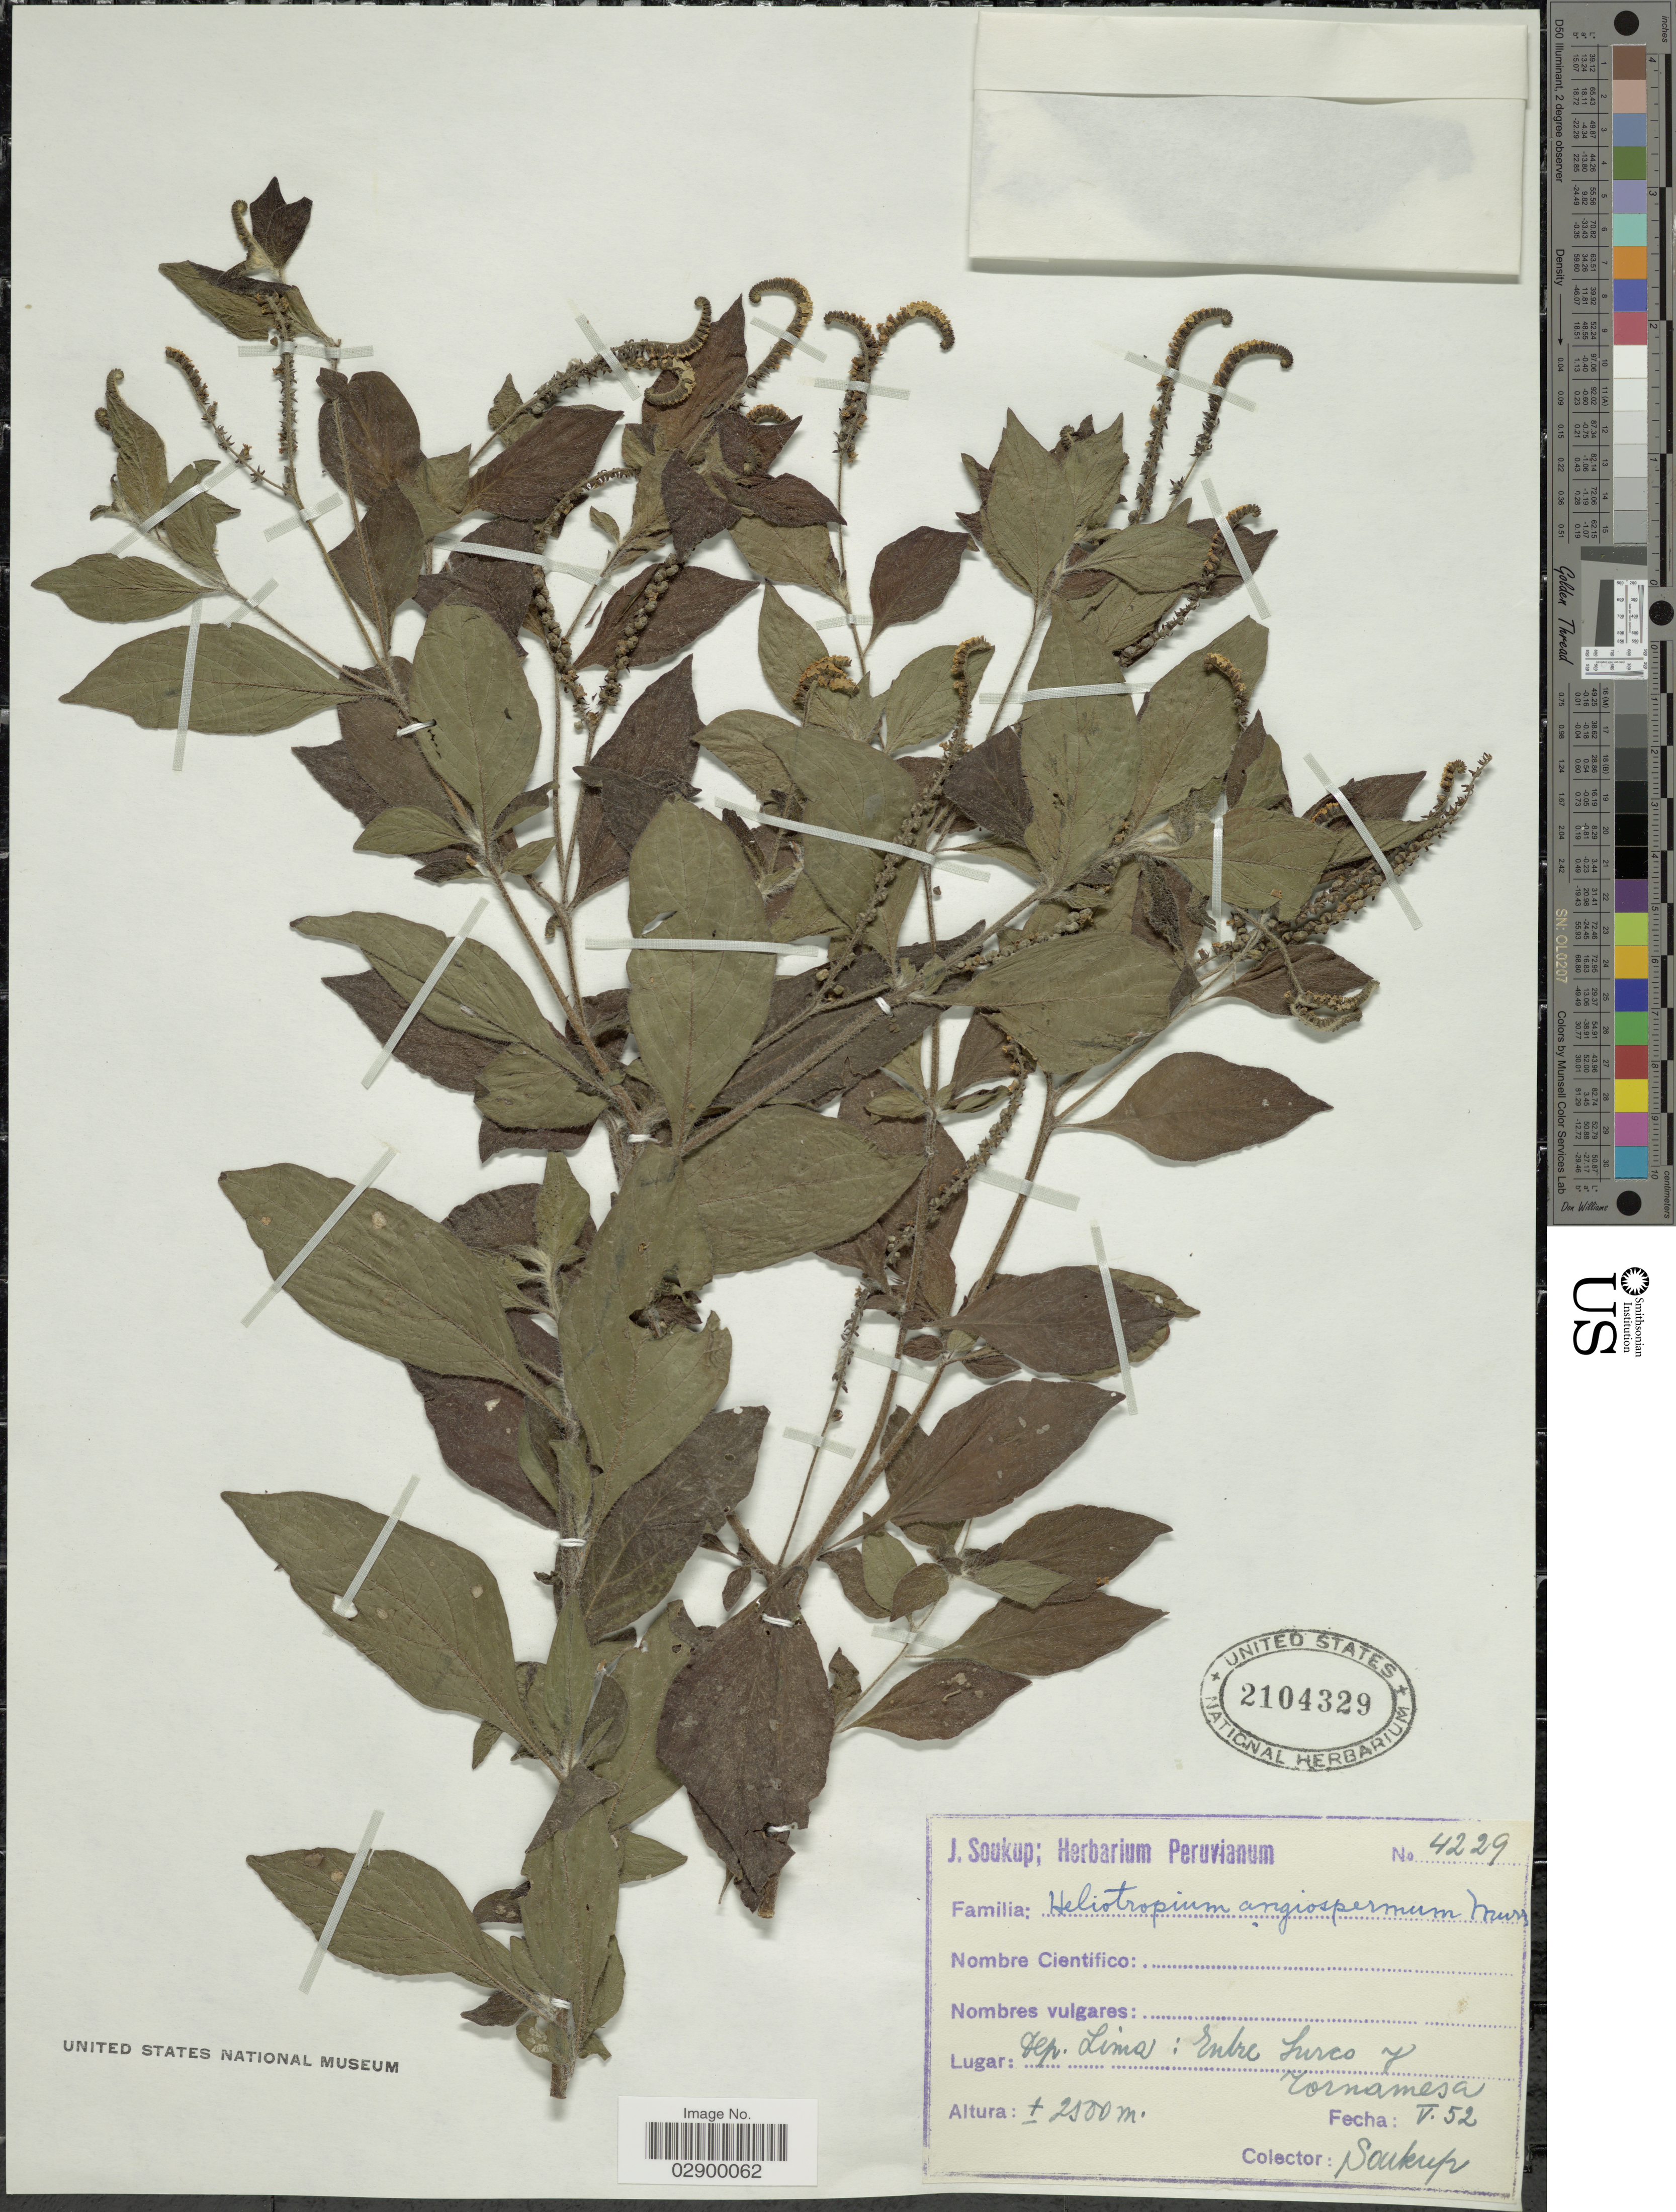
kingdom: Plantae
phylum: Tracheophyta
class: Magnoliopsida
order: Boraginales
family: Heliotropiaceae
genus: Heliotropium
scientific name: Heliotropium angiospermum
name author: Murray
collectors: J. Soukup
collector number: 4229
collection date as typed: Transcribed d/m/y: /5/52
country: Peru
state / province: Lima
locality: Dep. Lima: Entre Surco y Tornamesa.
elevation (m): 2500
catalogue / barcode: US 2104329